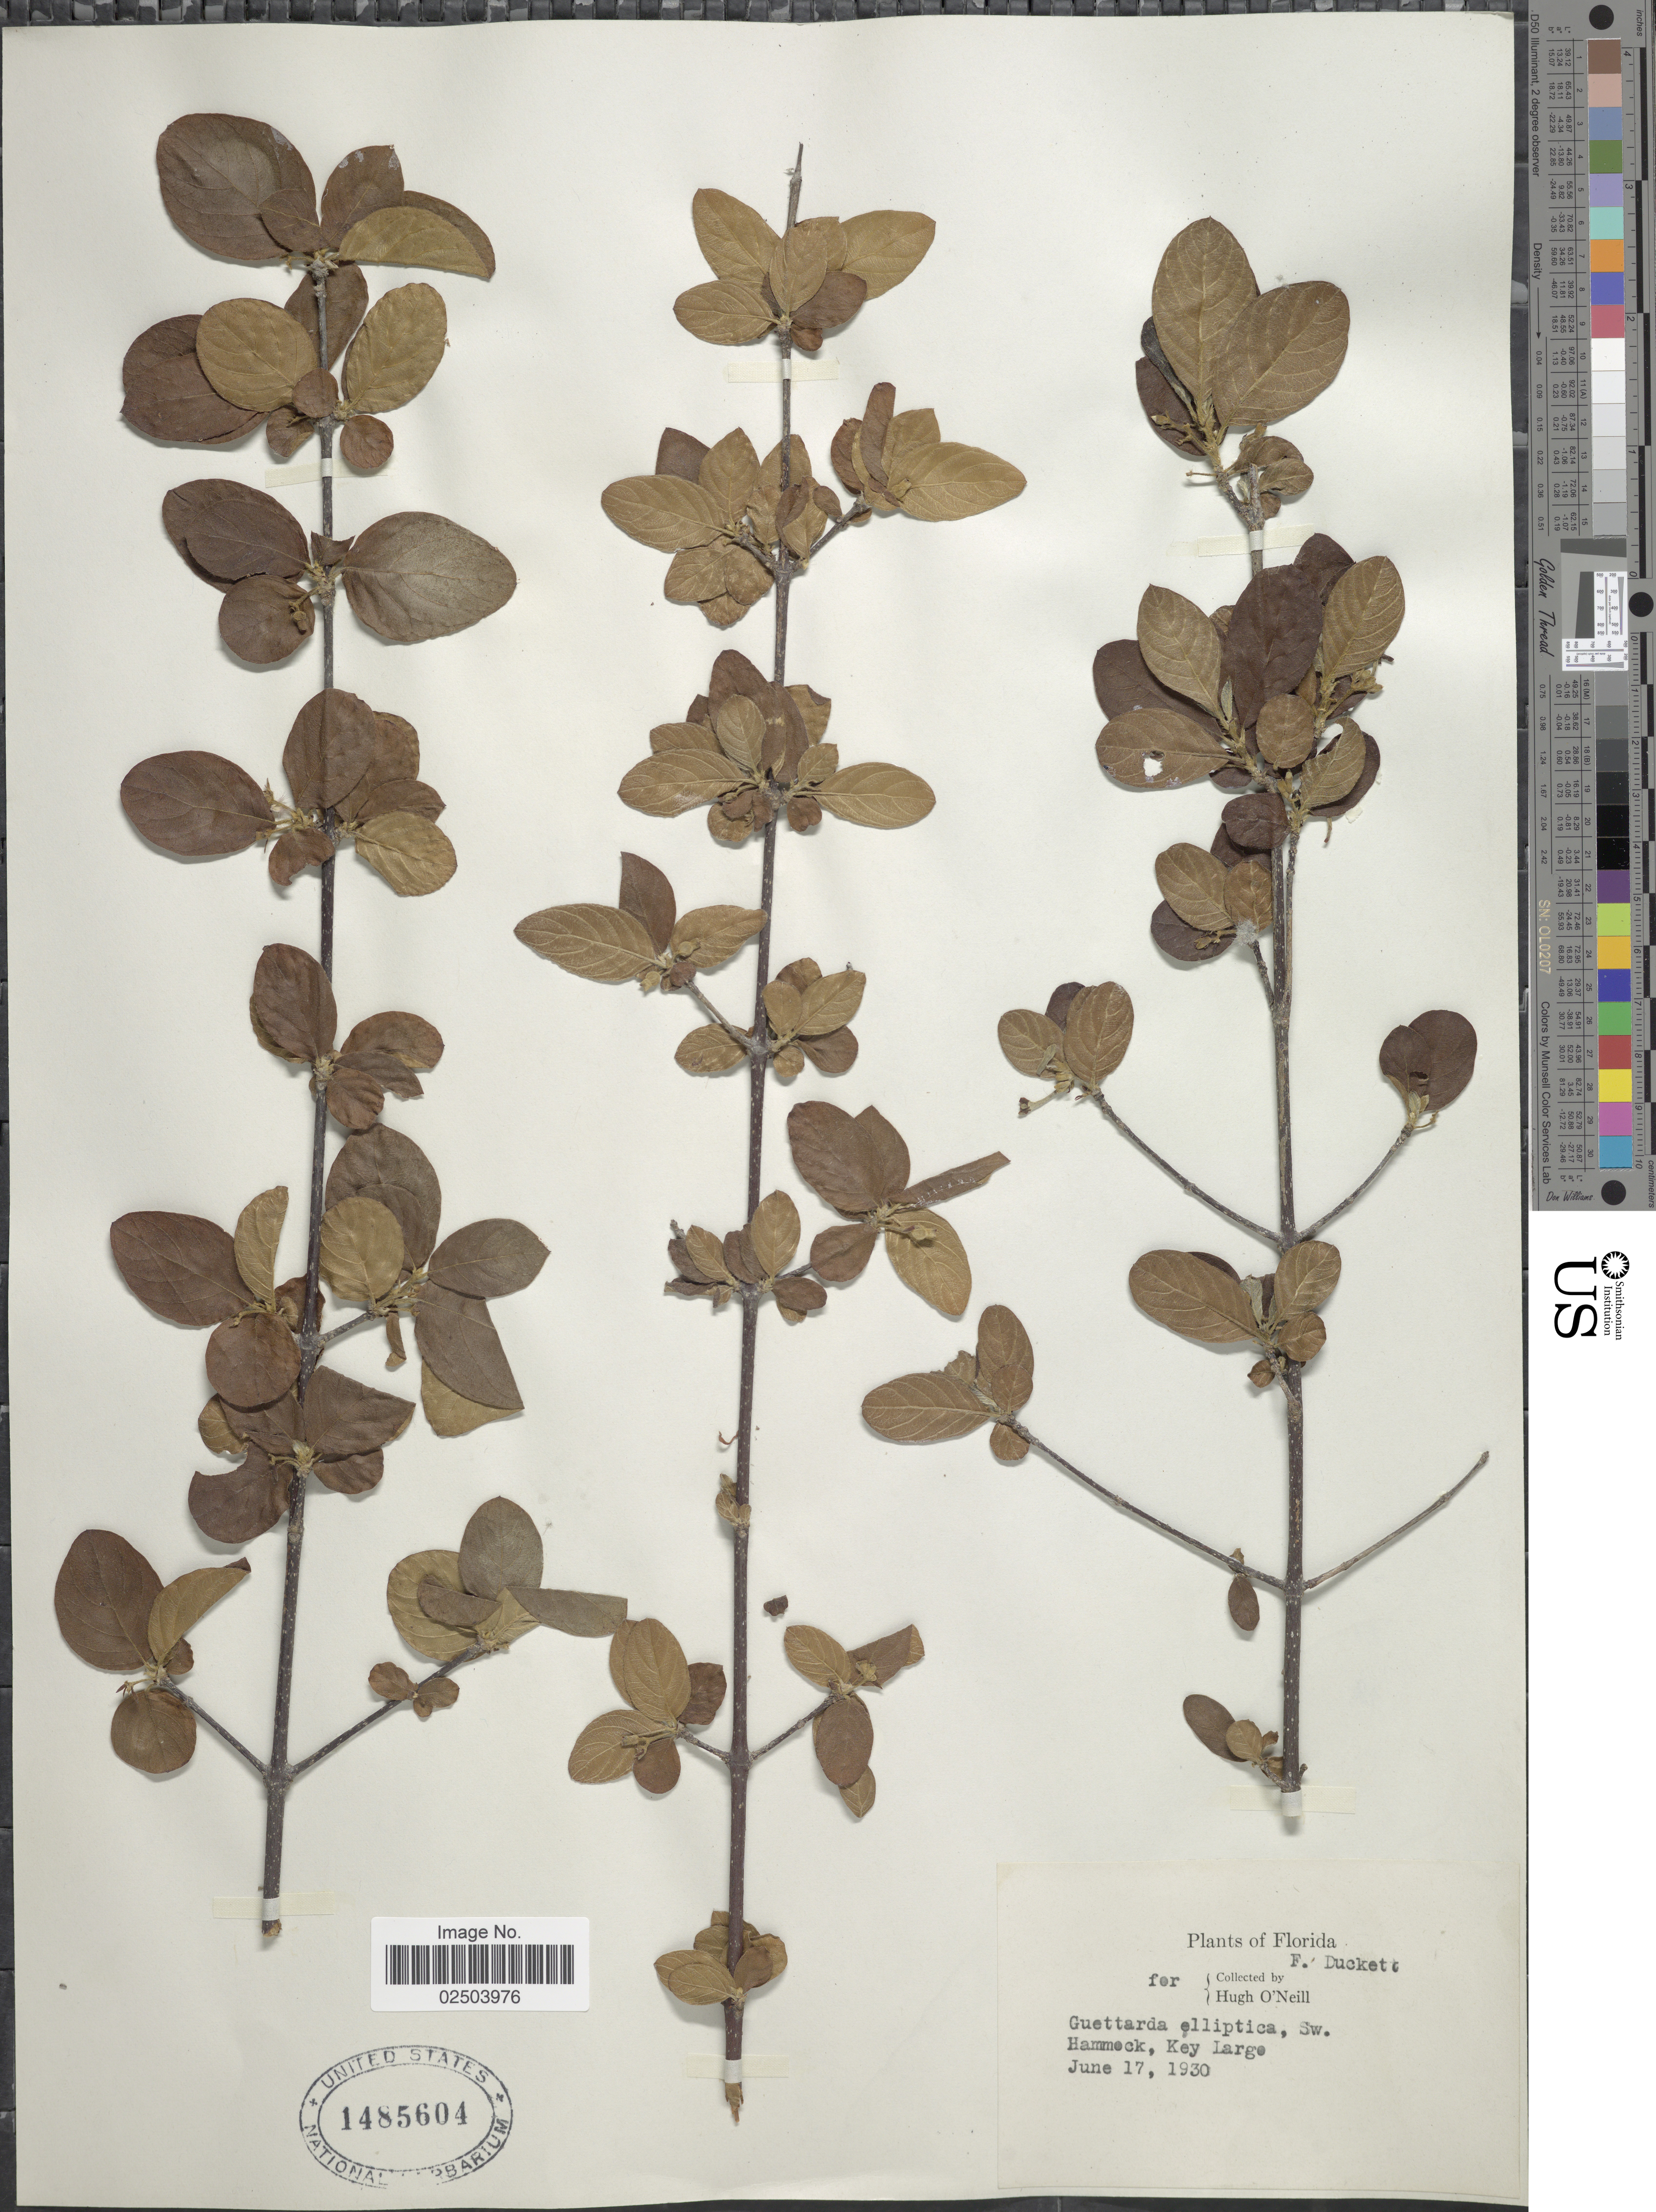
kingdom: Plantae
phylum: Tracheophyta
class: Magnoliopsida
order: Gentianales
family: Rubiaceae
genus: Guettarda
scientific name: Guettarda elliptica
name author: Sw.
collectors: F. Duckett & H. O'Neill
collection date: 1930-06-17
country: United States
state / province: Florida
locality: Hammock, Key Large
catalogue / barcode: US 1485604